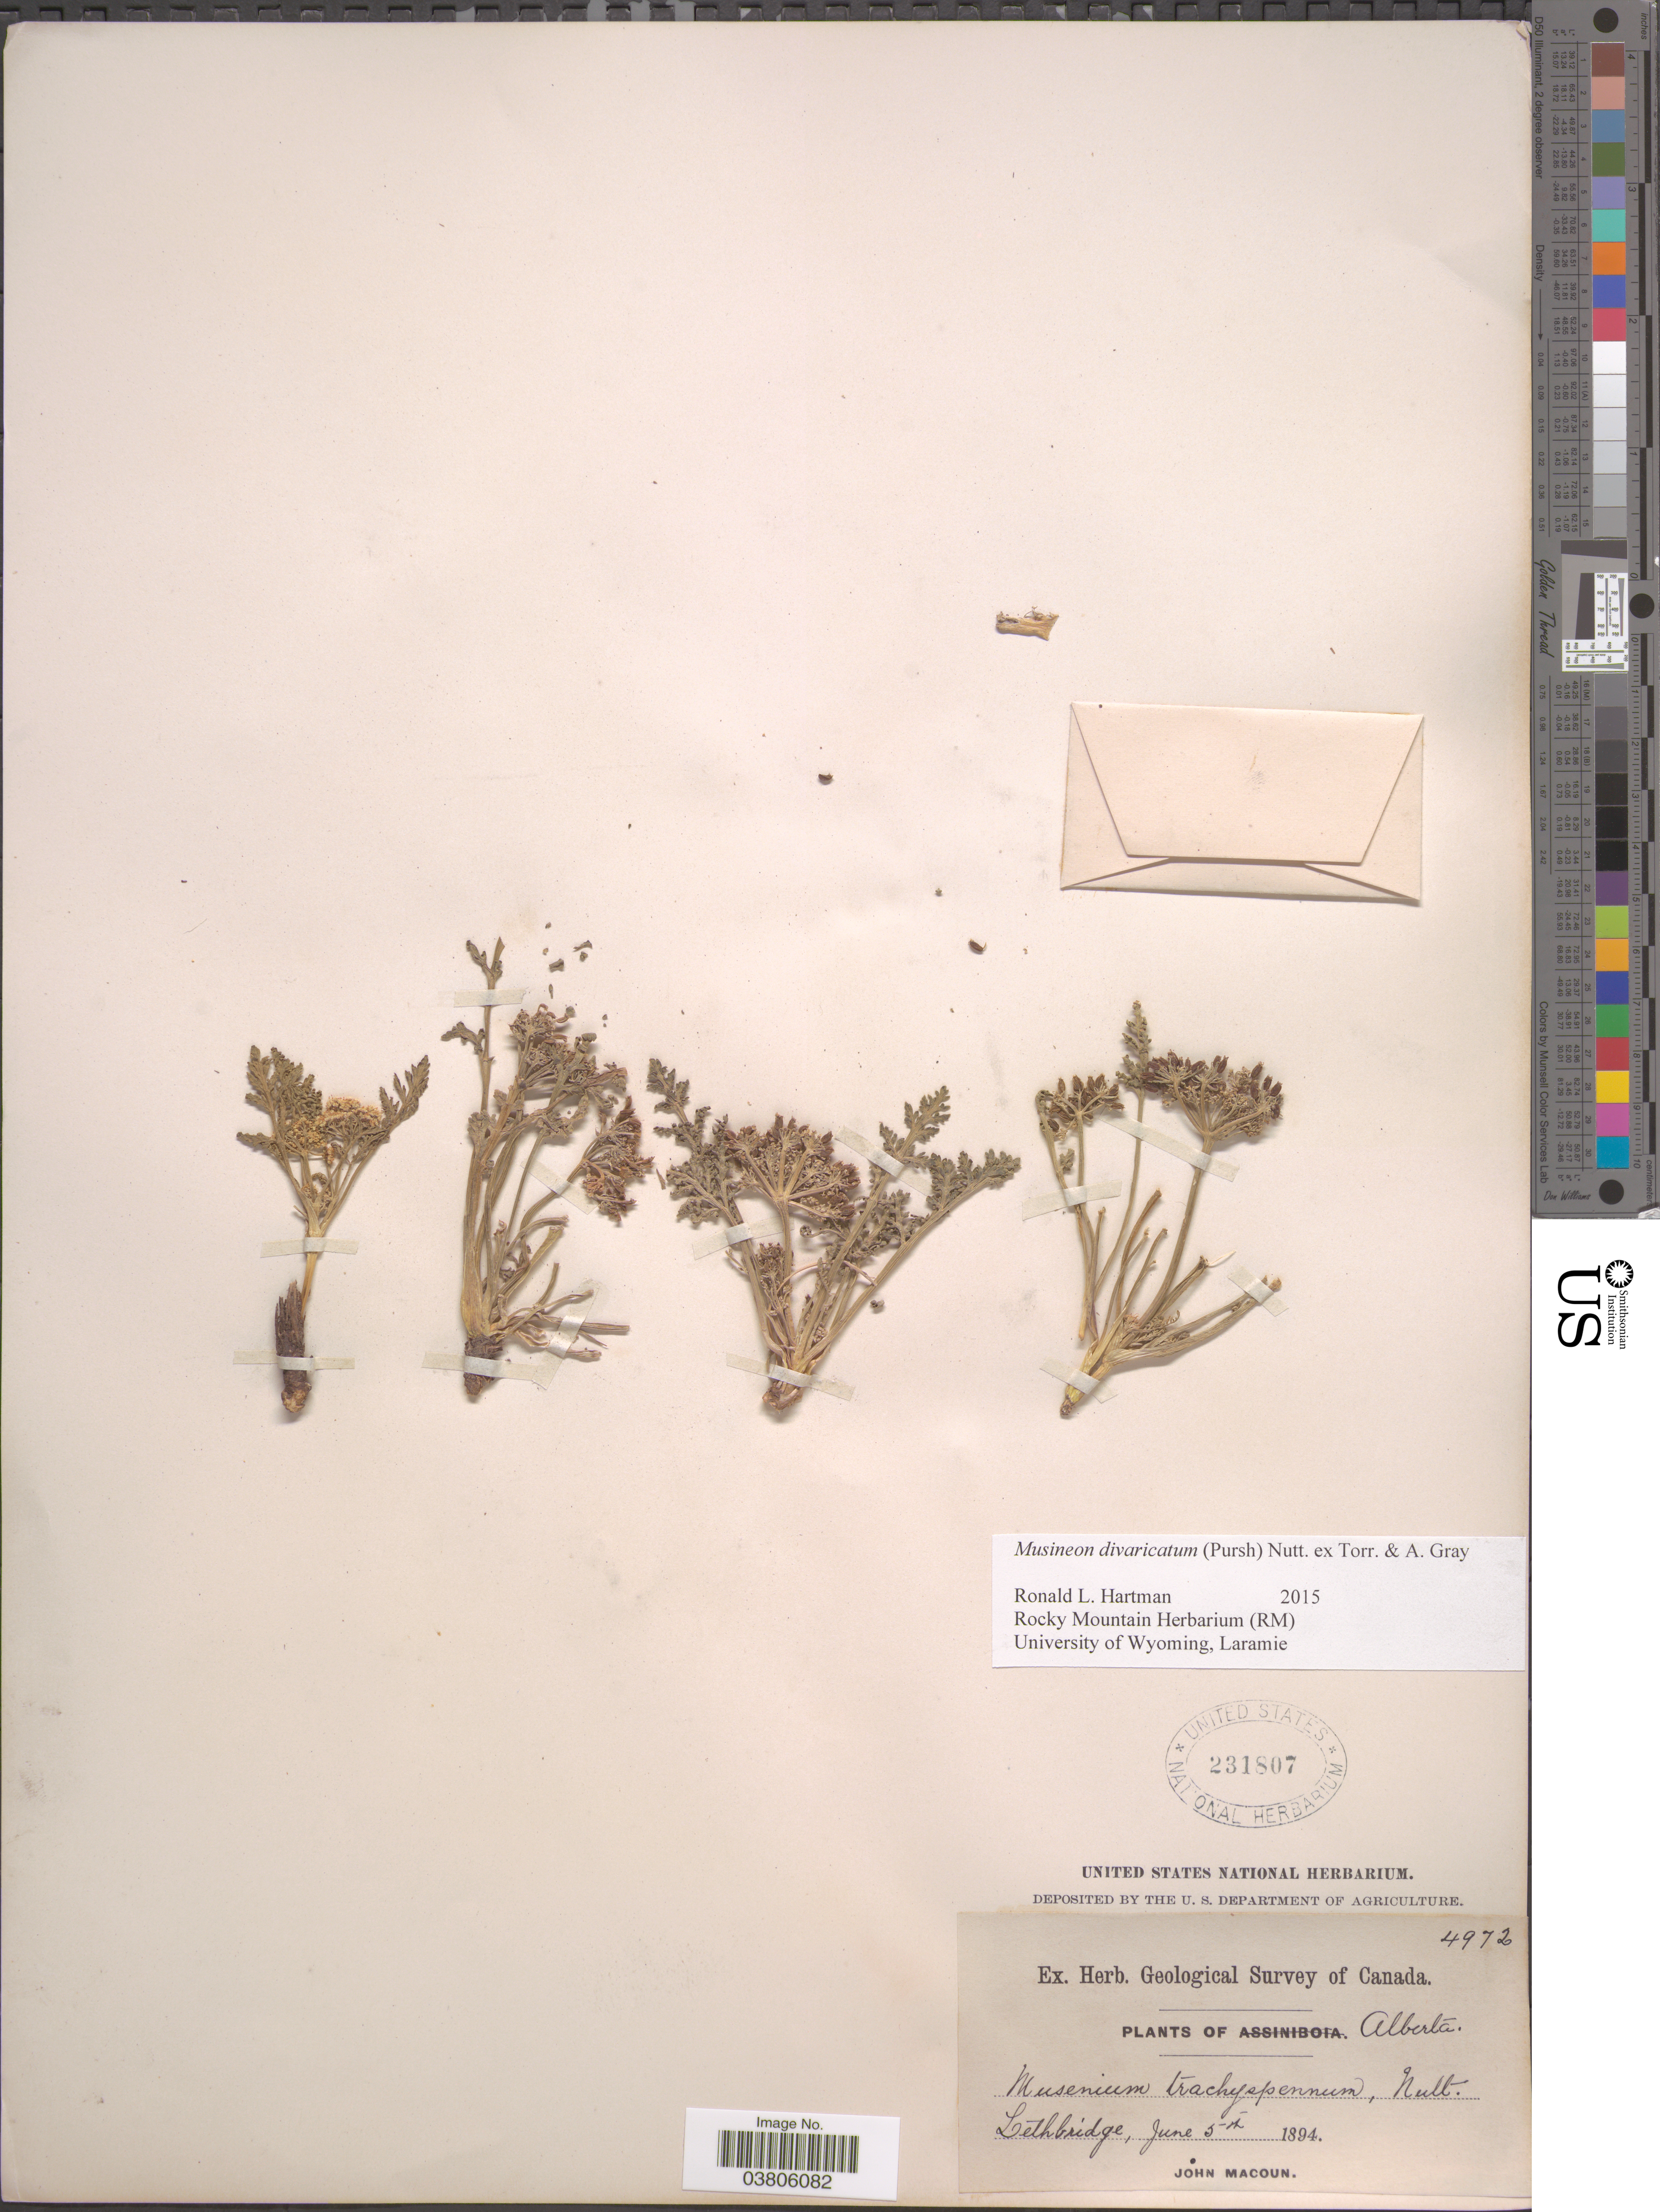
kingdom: Plantae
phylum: Tracheophyta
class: Magnoliopsida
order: Apiales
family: Apiaceae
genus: Musineon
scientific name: Musineon divaricatum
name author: (Pursh) Nutt.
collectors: J. Macoun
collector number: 4972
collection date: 1894-06-05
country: Canada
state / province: Alberta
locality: Lethbridge.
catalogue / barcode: US 231807